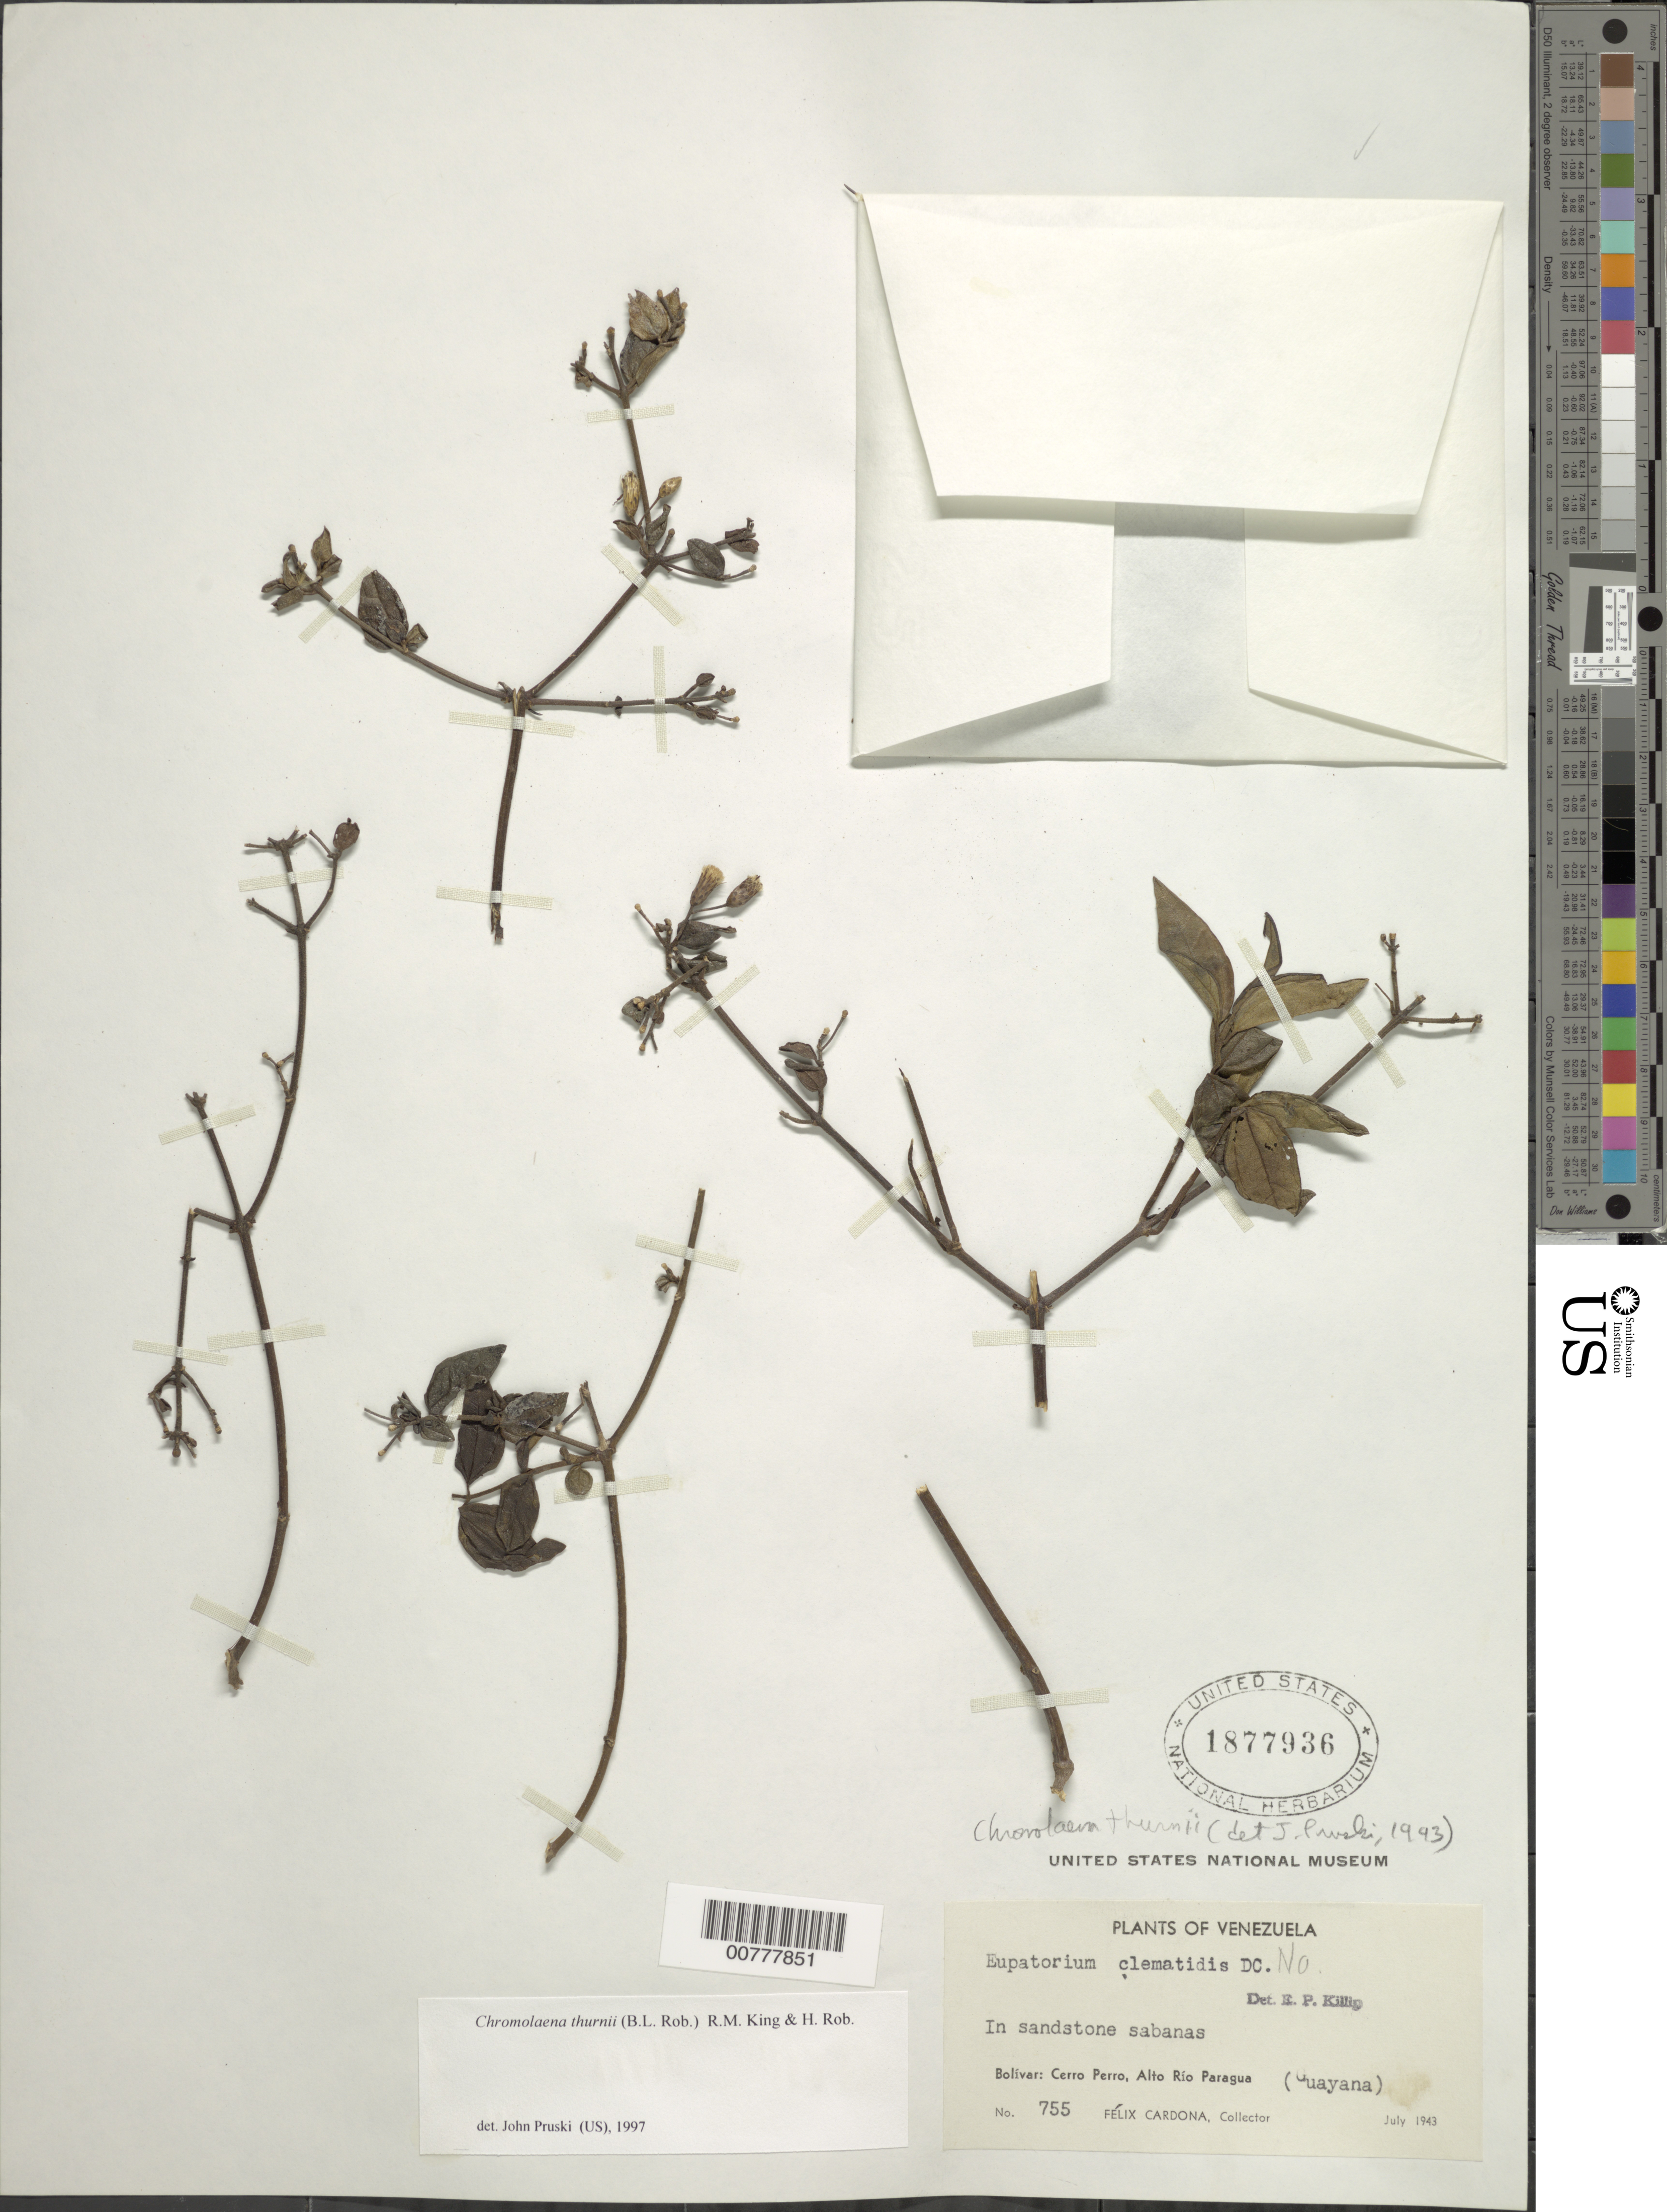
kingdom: Plantae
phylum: Tracheophyta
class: Magnoliopsida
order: Asterales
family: Asteraceae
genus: Chromolaena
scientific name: Chromolaena thurnii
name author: (B.L. Rob.) R.M. King & H. Rob.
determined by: Pruski, J. F.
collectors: F. Cardona Puig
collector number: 755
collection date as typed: Jul-43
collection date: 1943-07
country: Venezuela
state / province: Bolívar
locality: Alto Río Paragua, Cerro Perro (Guayana)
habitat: Sandstone savanna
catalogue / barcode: US 1877936